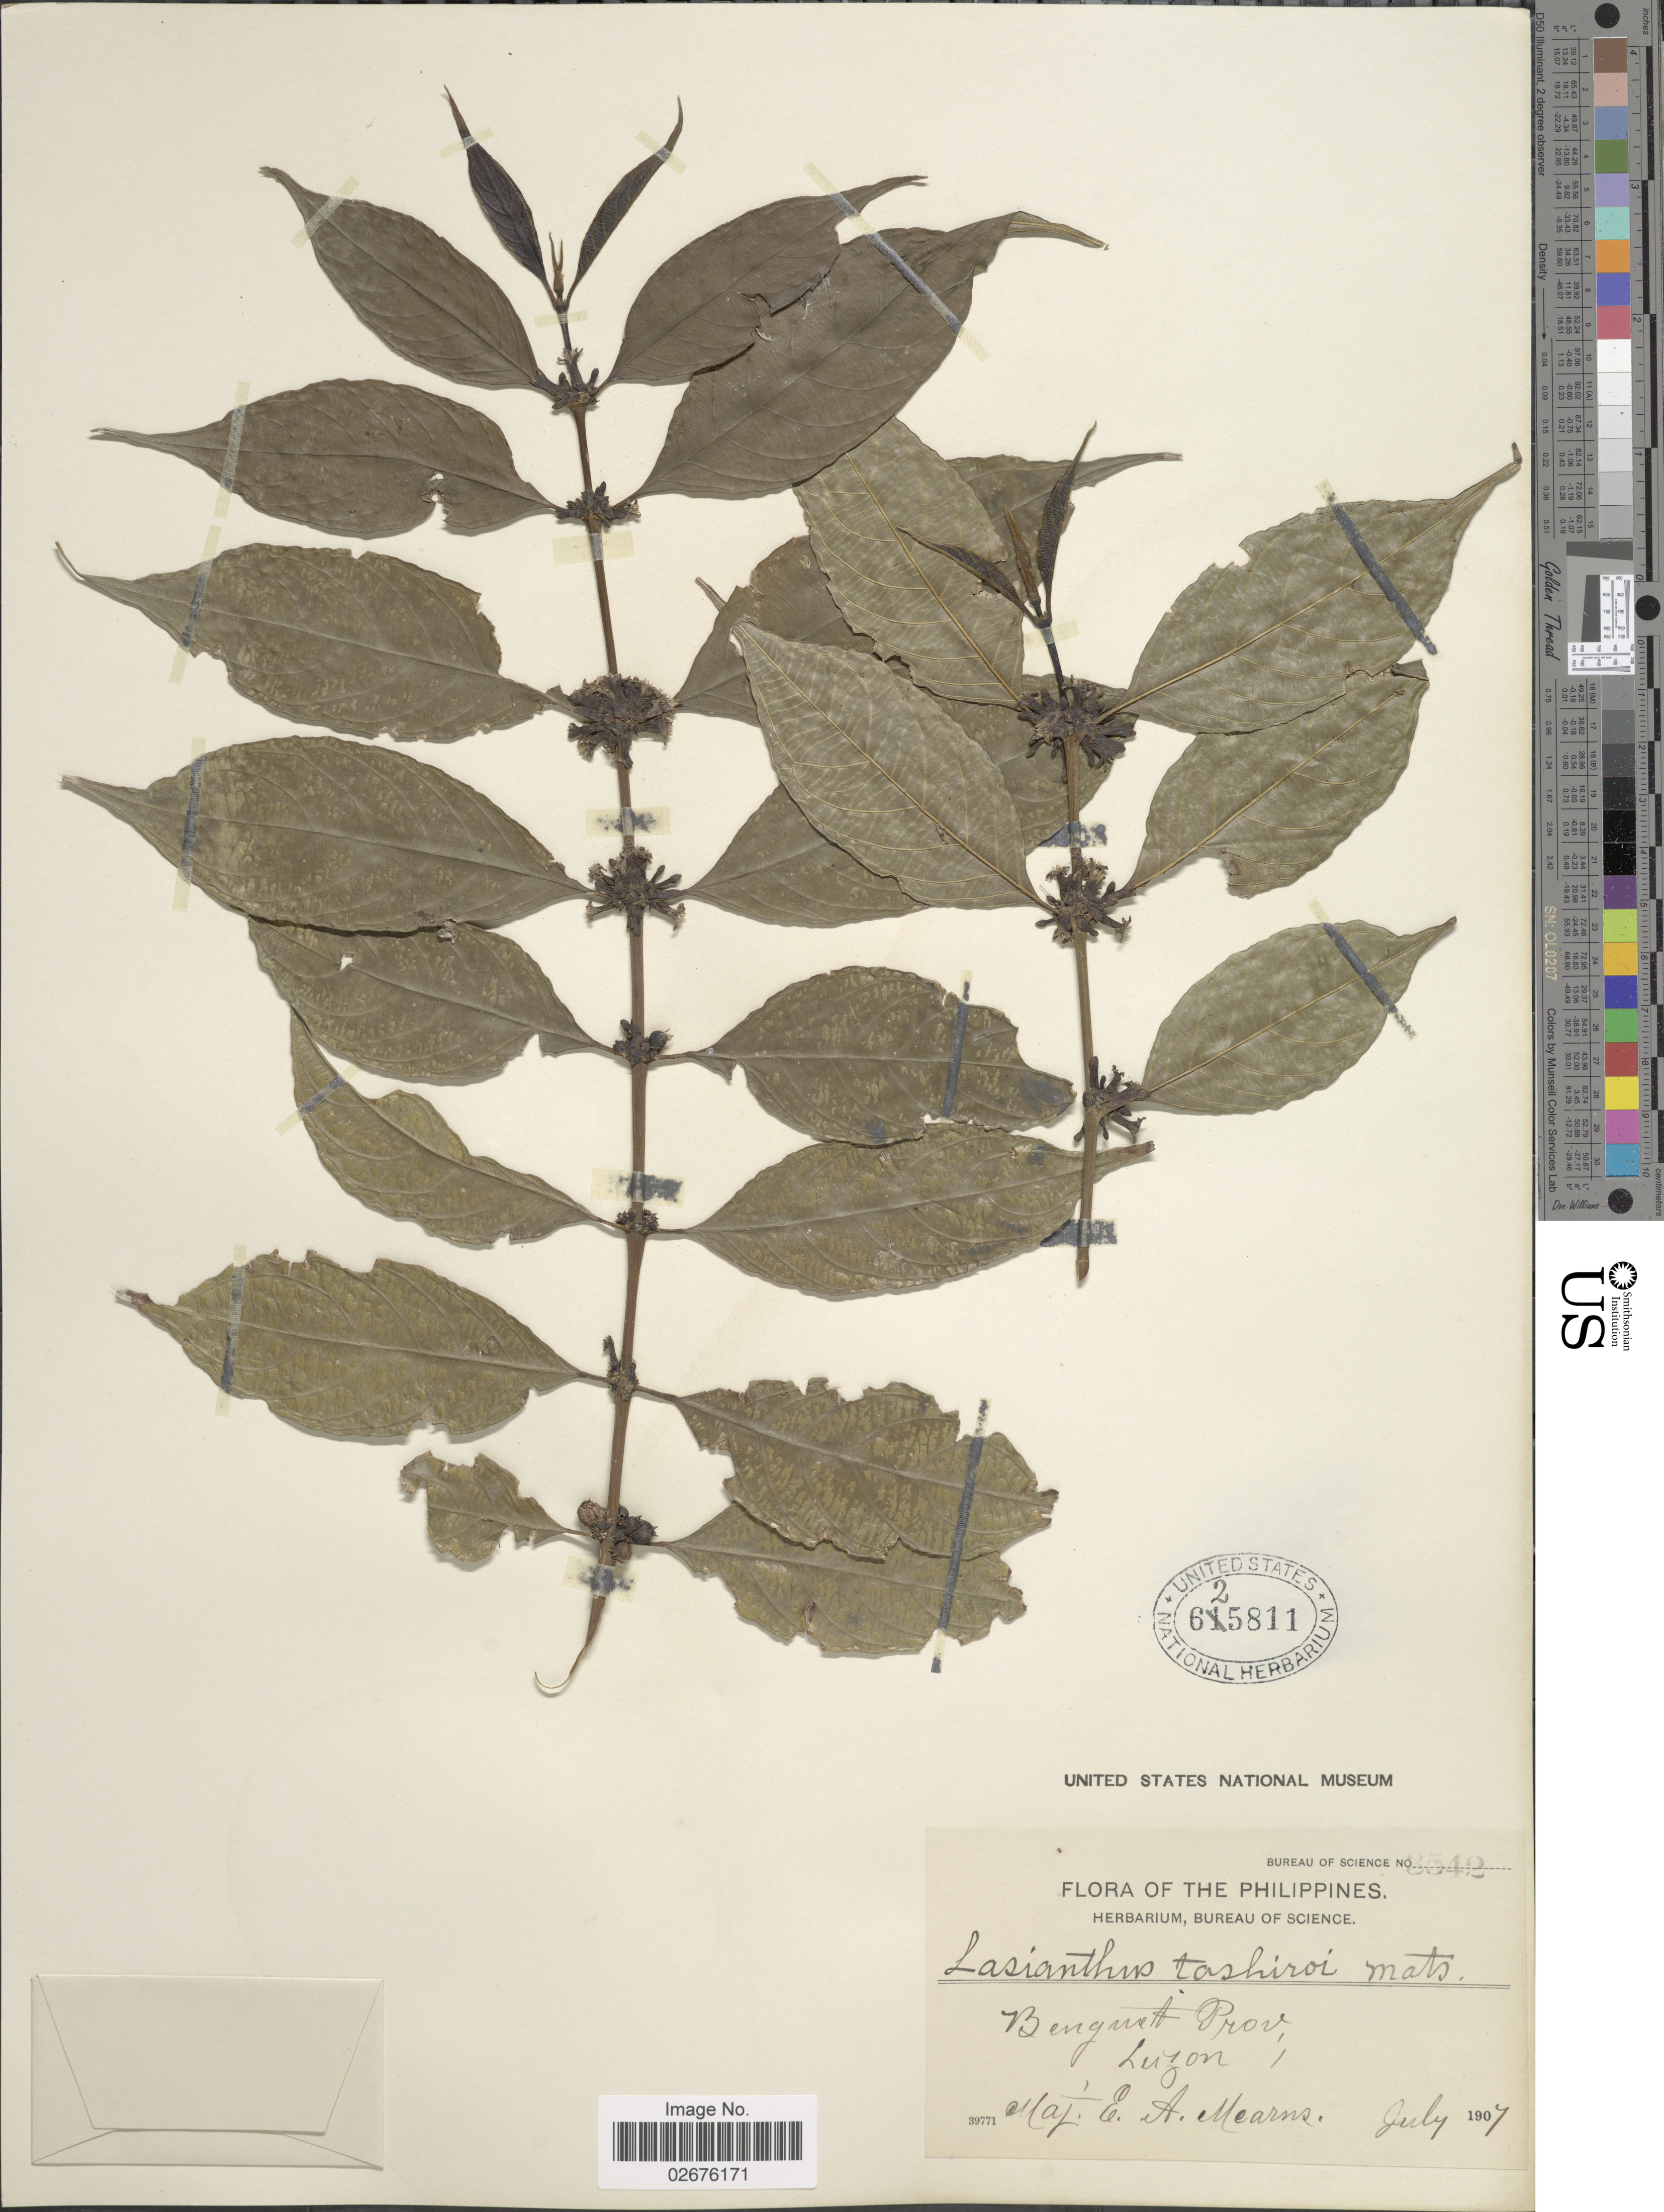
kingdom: Plantae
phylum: Tracheophyta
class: Magnoliopsida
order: Gentianales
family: Rubiaceae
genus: Lasianthus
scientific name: Lasianthus fordii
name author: Hance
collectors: E. A. Mearns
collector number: Bureau of Science 3542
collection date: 1907-07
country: Philippines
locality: Benguet Prov., Luzon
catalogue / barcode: US 625811